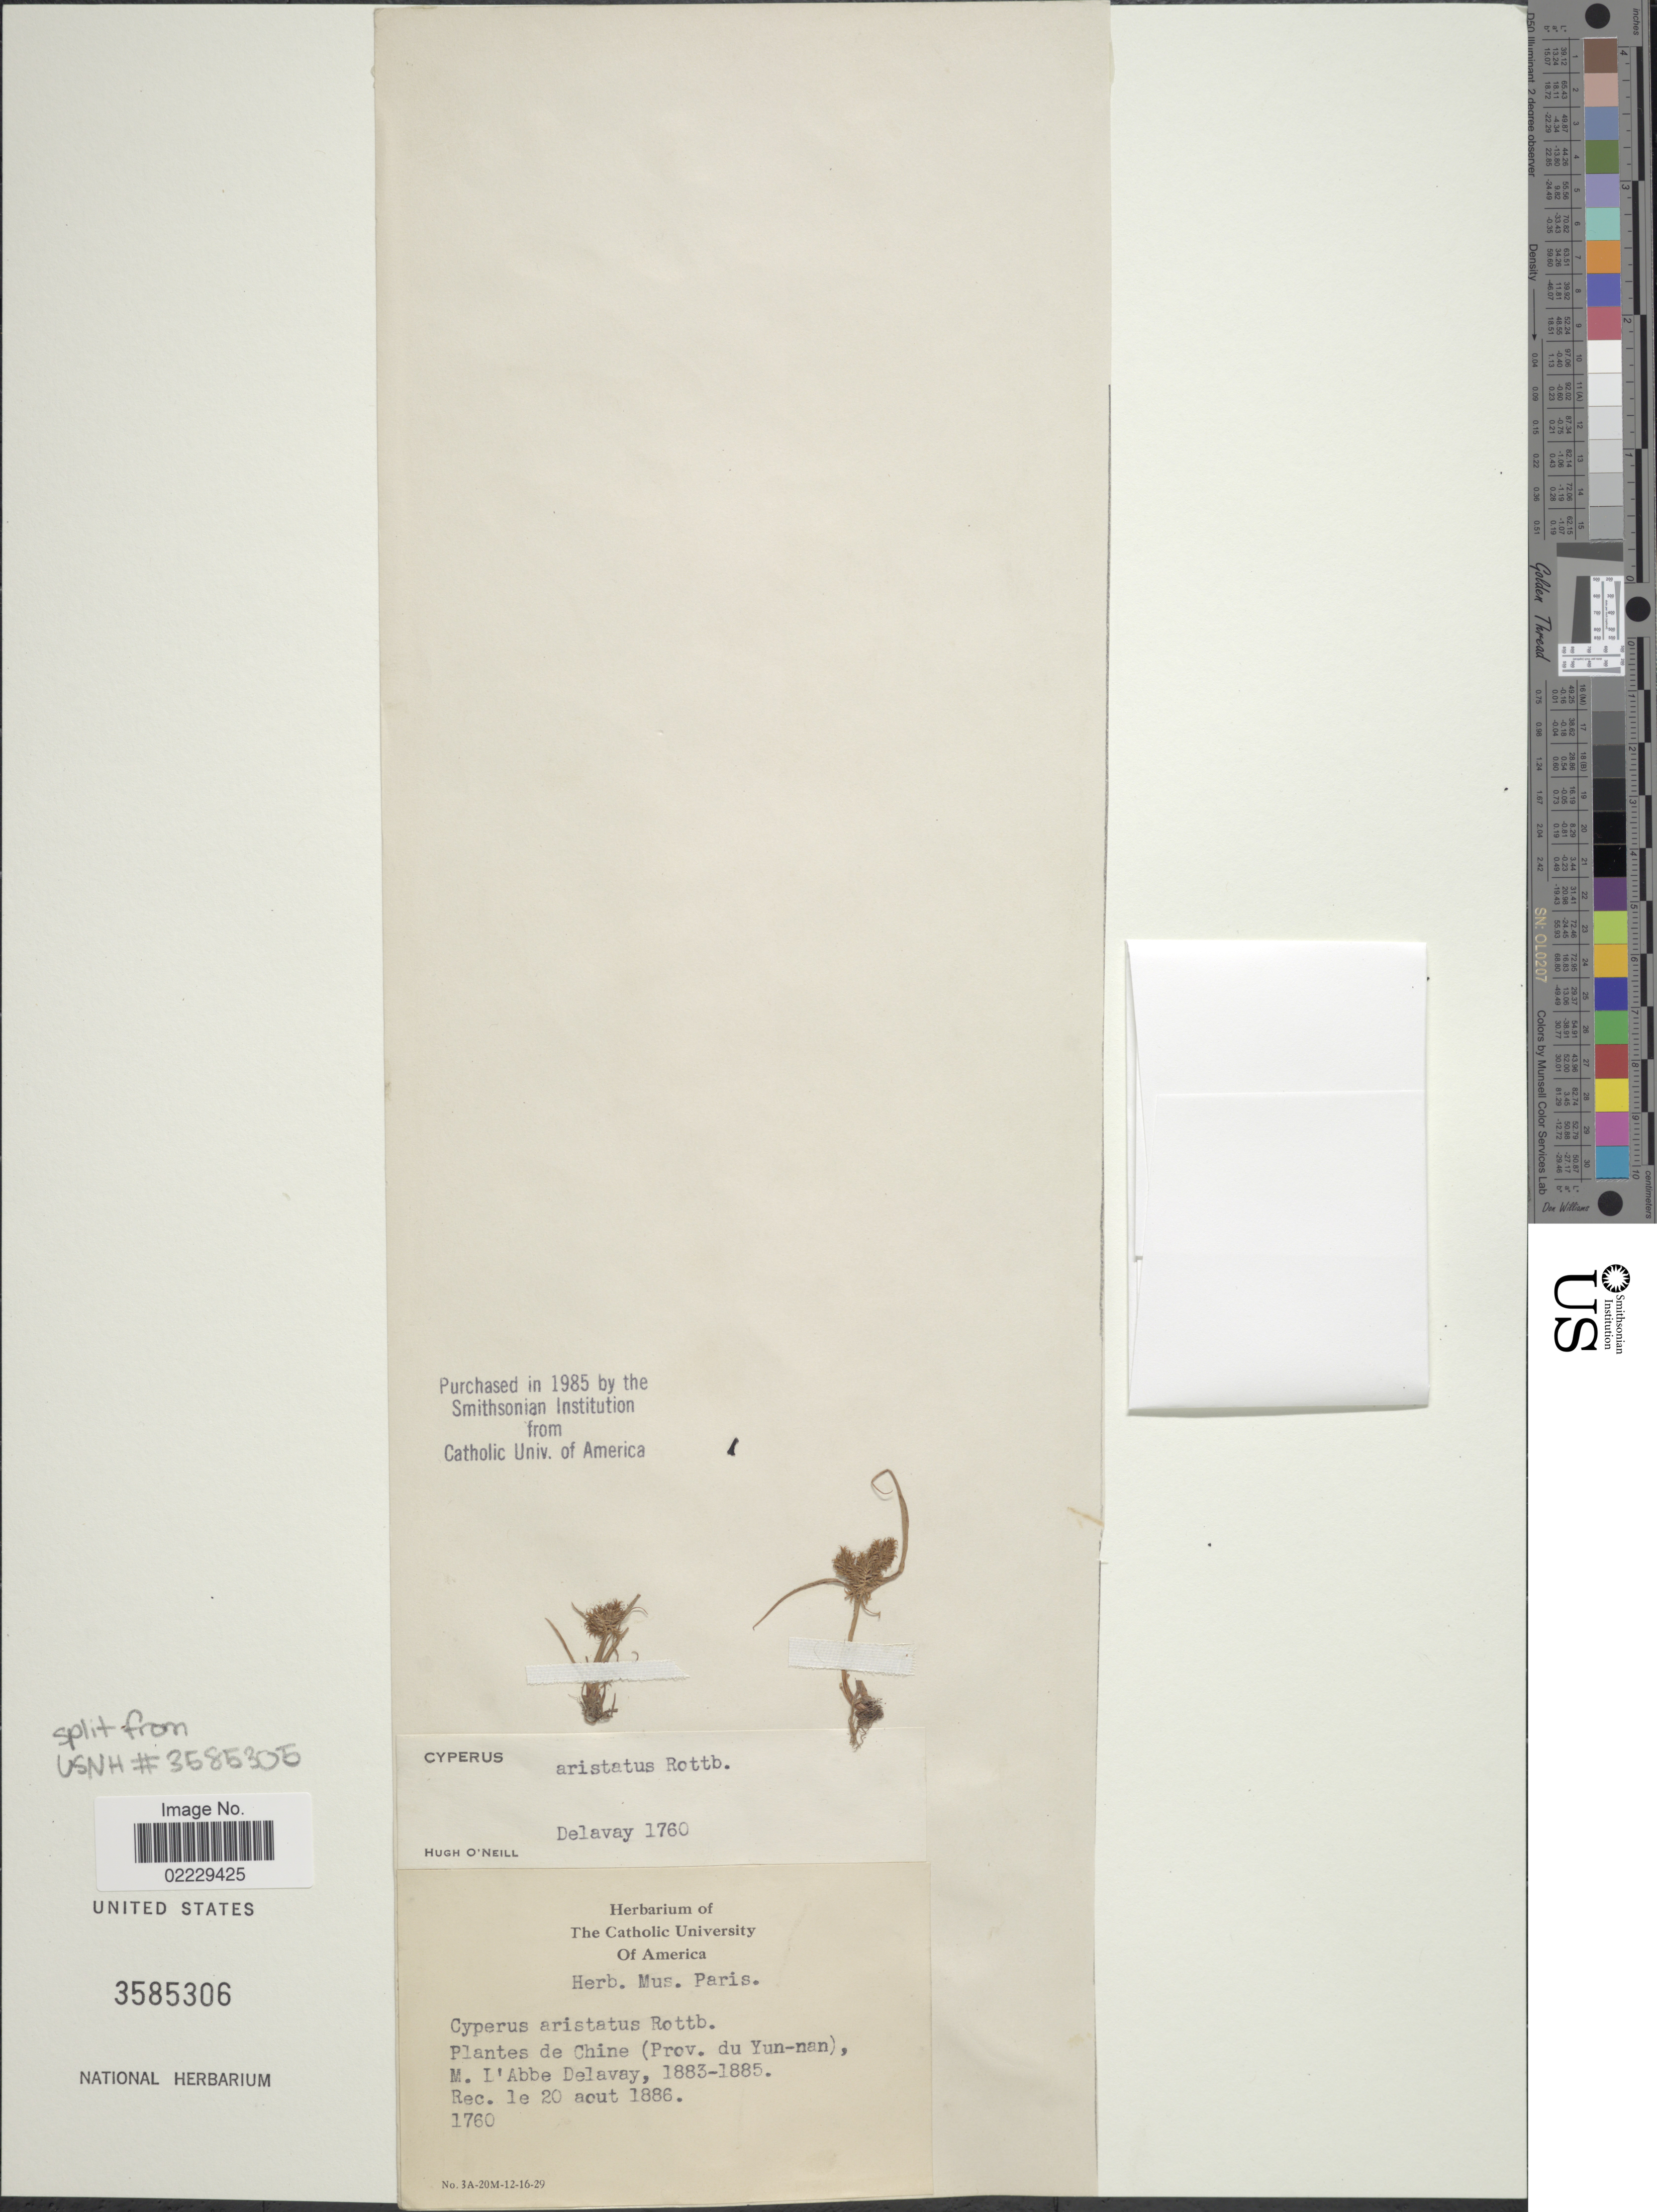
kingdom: Plantae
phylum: Tracheophyta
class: Liliopsida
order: Poales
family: Cyperaceae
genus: Cyperus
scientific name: Cyperus squarrosus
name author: L.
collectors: P. Delavay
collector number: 1760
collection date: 1883/1885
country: China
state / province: Yunnan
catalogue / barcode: US 3585306